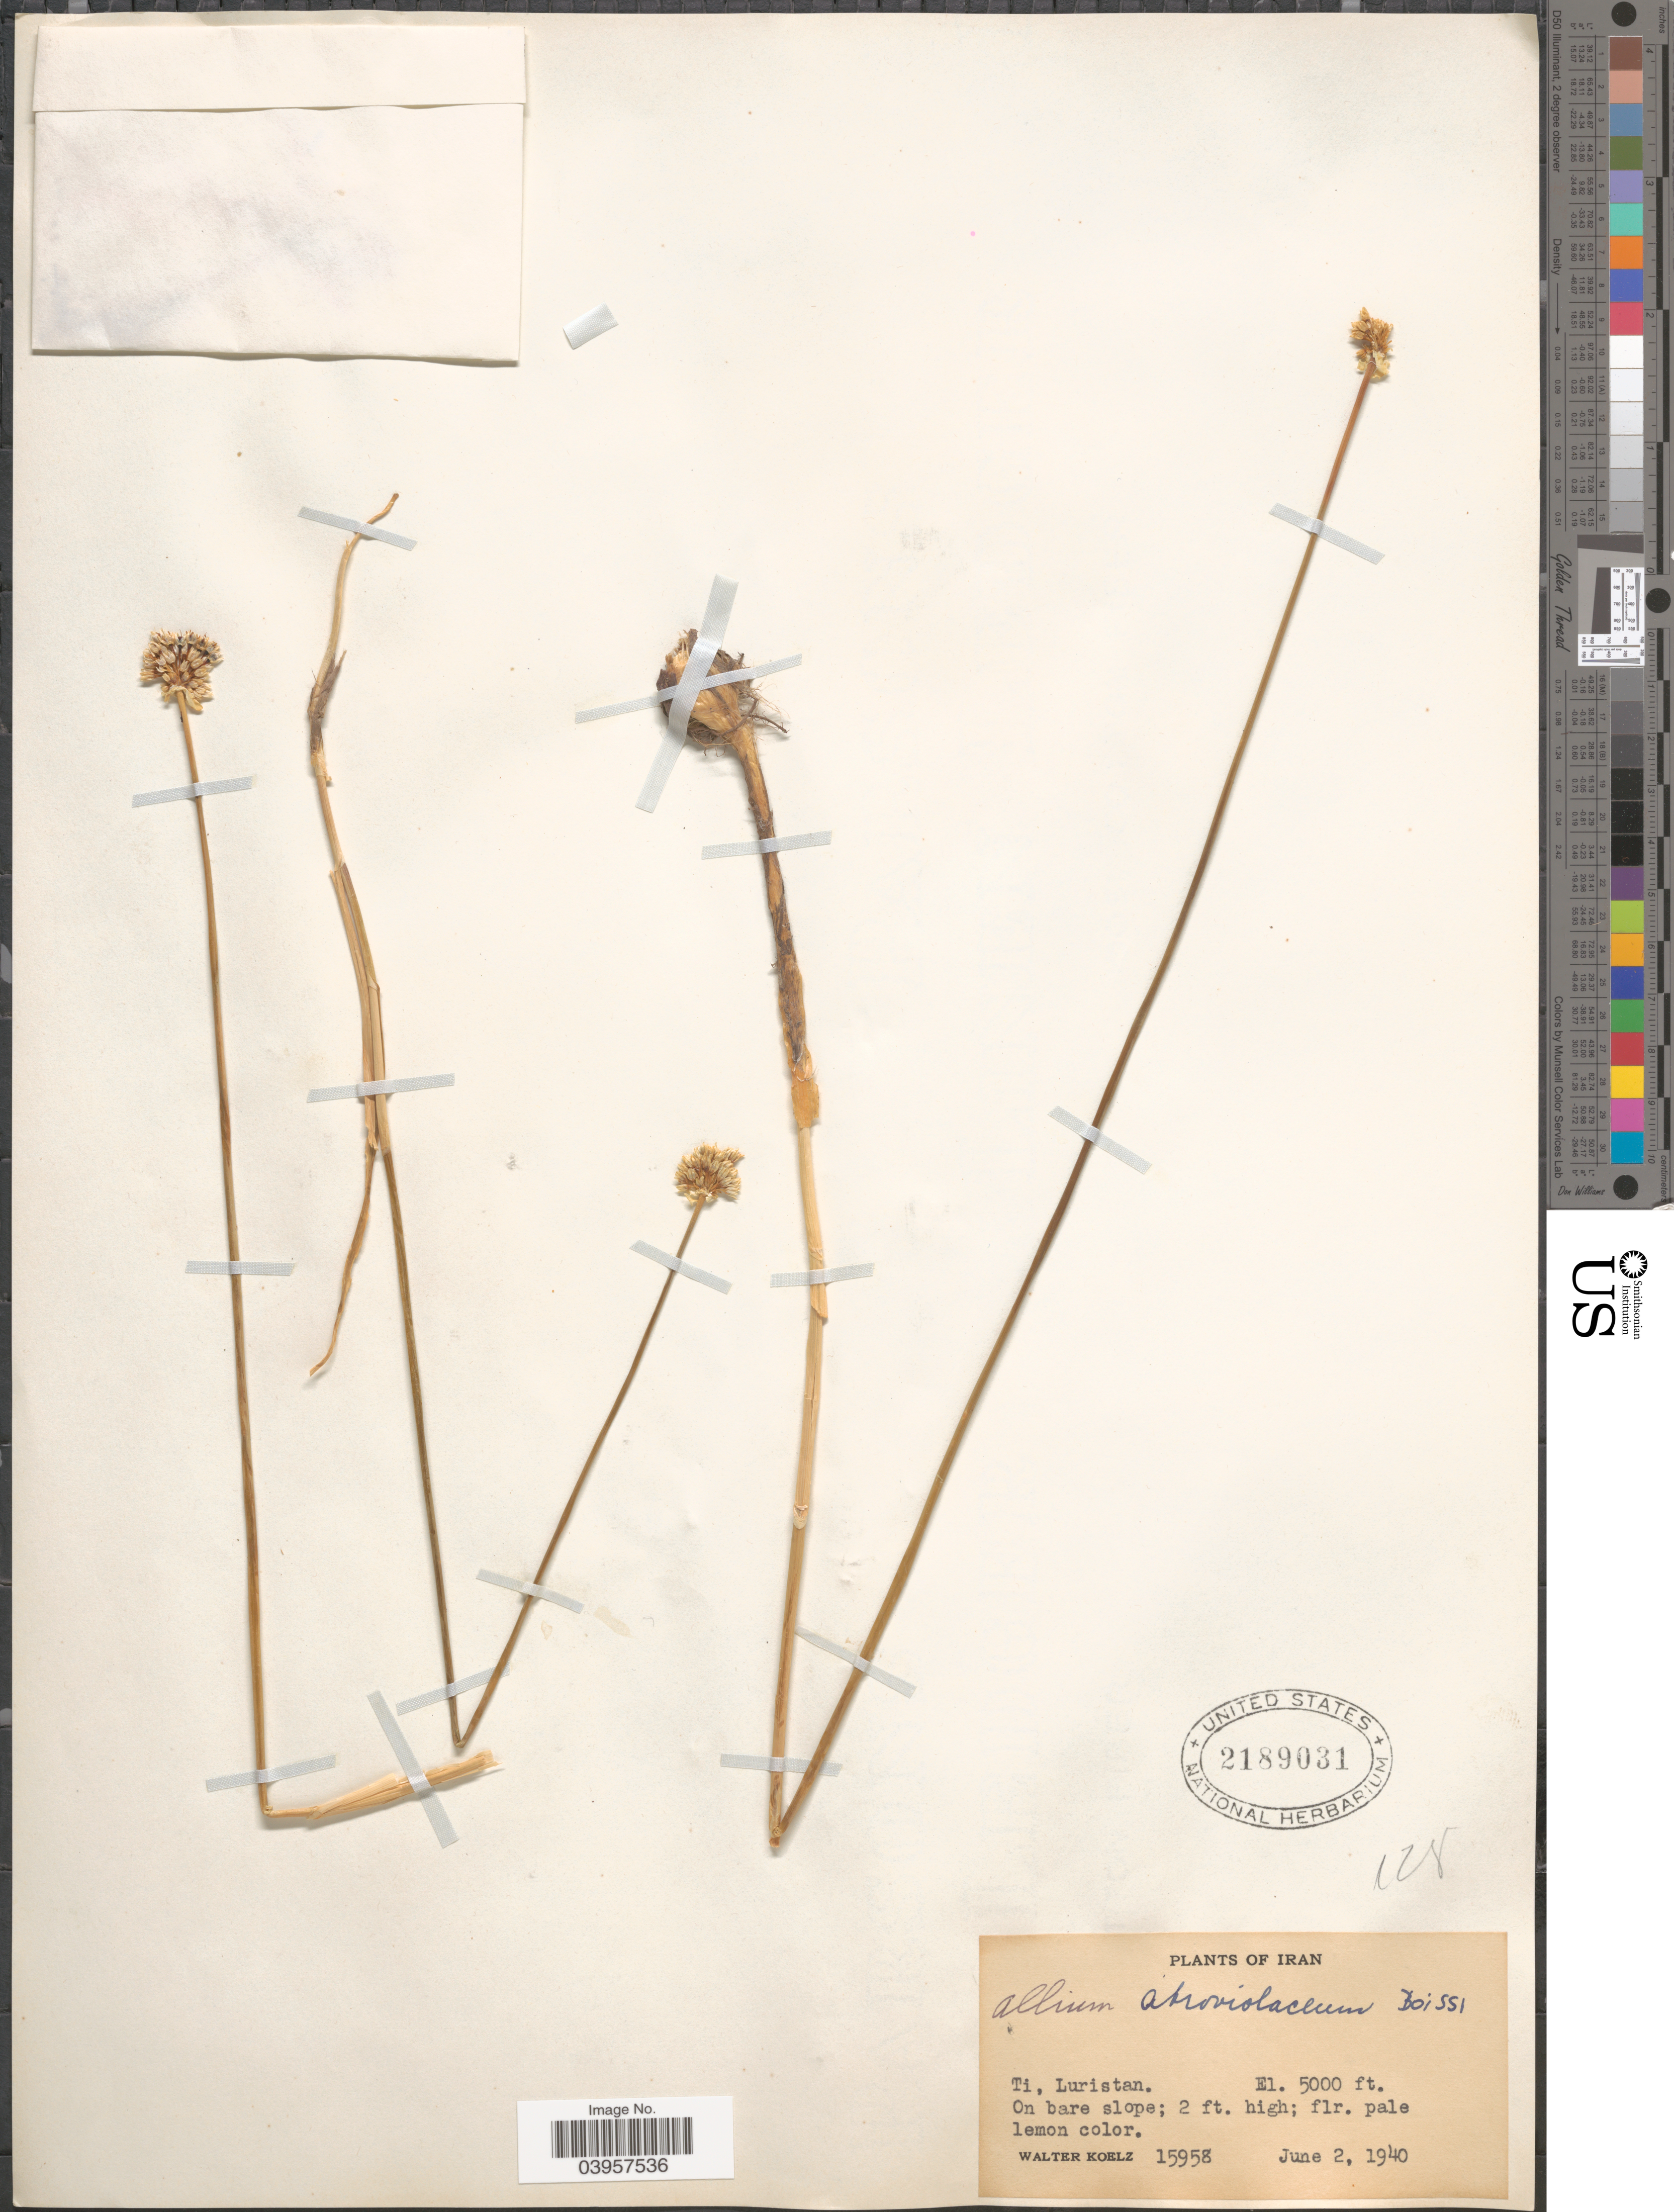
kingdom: Plantae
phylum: Tracheophyta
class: Liliopsida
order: Asparagales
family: Amaryllidaceae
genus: Allium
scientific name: Allium atroviolaceum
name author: Boiss.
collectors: W. N. Koelz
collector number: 15958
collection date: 1940-06-02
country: Iran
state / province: Lorestan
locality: Ti, Luristan.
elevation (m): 1524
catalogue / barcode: US 2189031